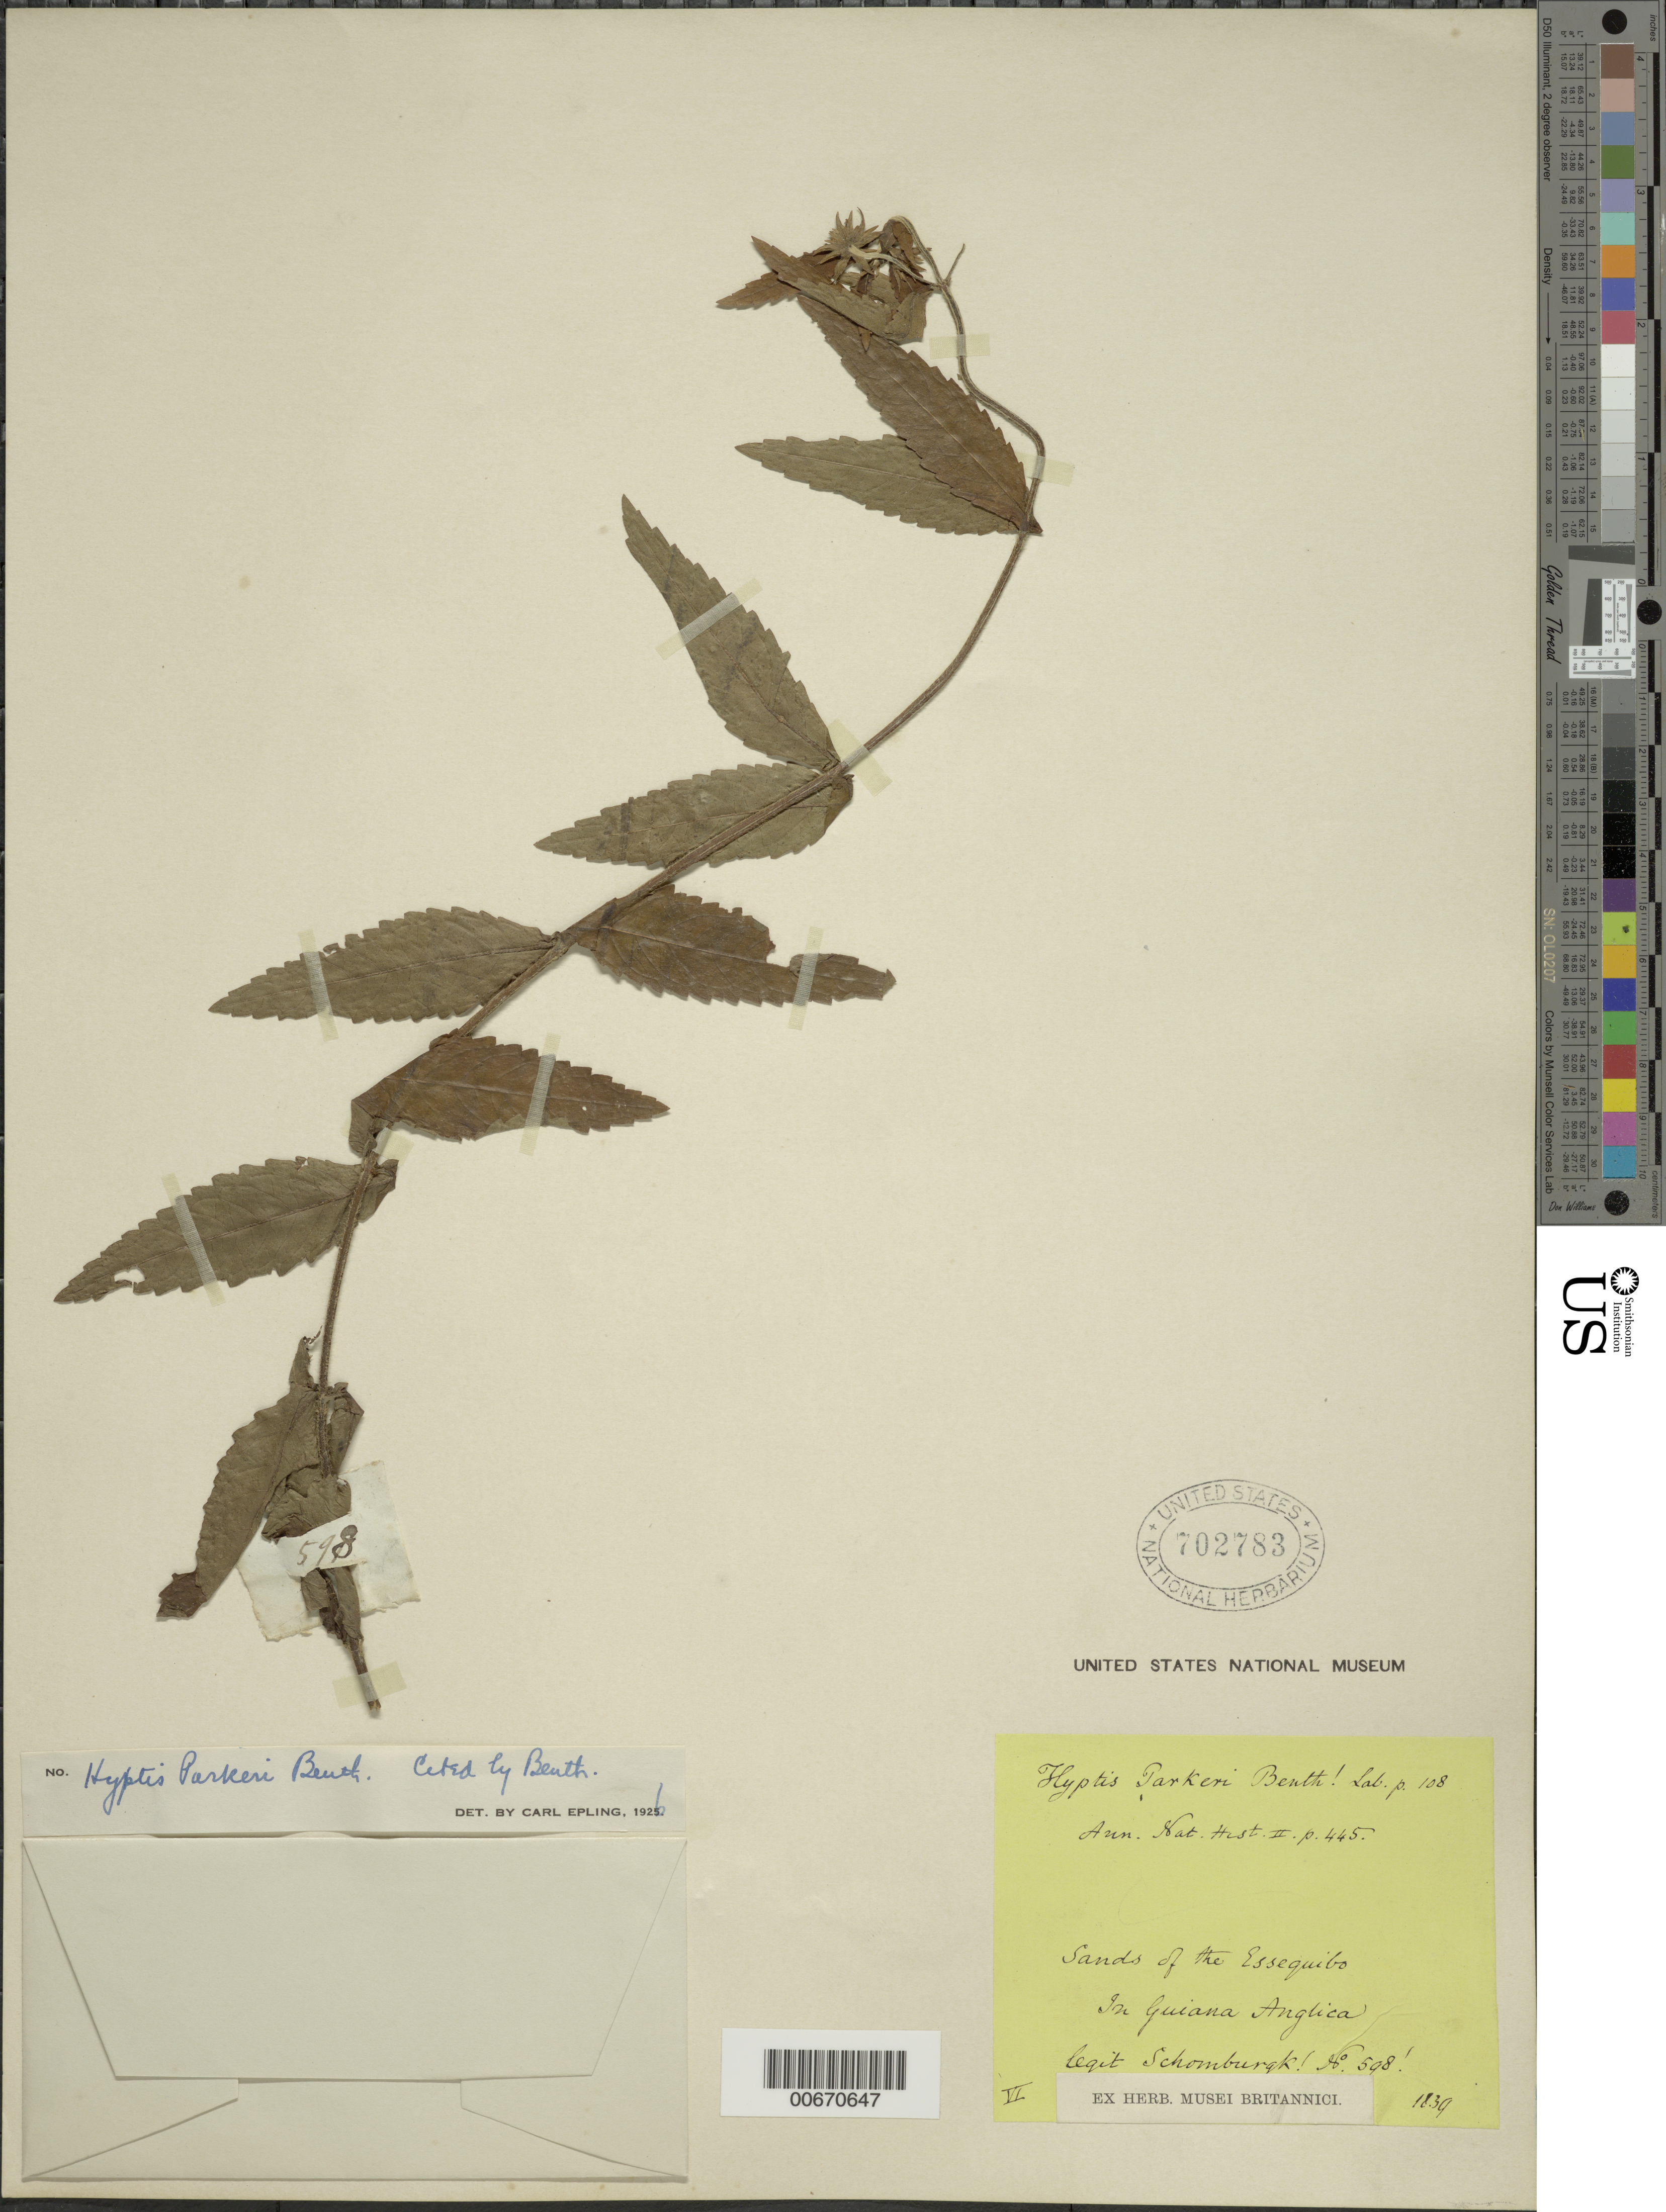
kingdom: Plantae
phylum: Tracheophyta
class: Magnoliopsida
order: Lamiales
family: Lamiaceae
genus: Hyptis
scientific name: Hyptis parkeri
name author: Benth.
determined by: Epling, C. C.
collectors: R. H. Schomburgk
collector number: I 598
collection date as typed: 1839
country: Guyana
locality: Sands of the Essequibo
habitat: Sands by the Essequibo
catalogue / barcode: US 702783